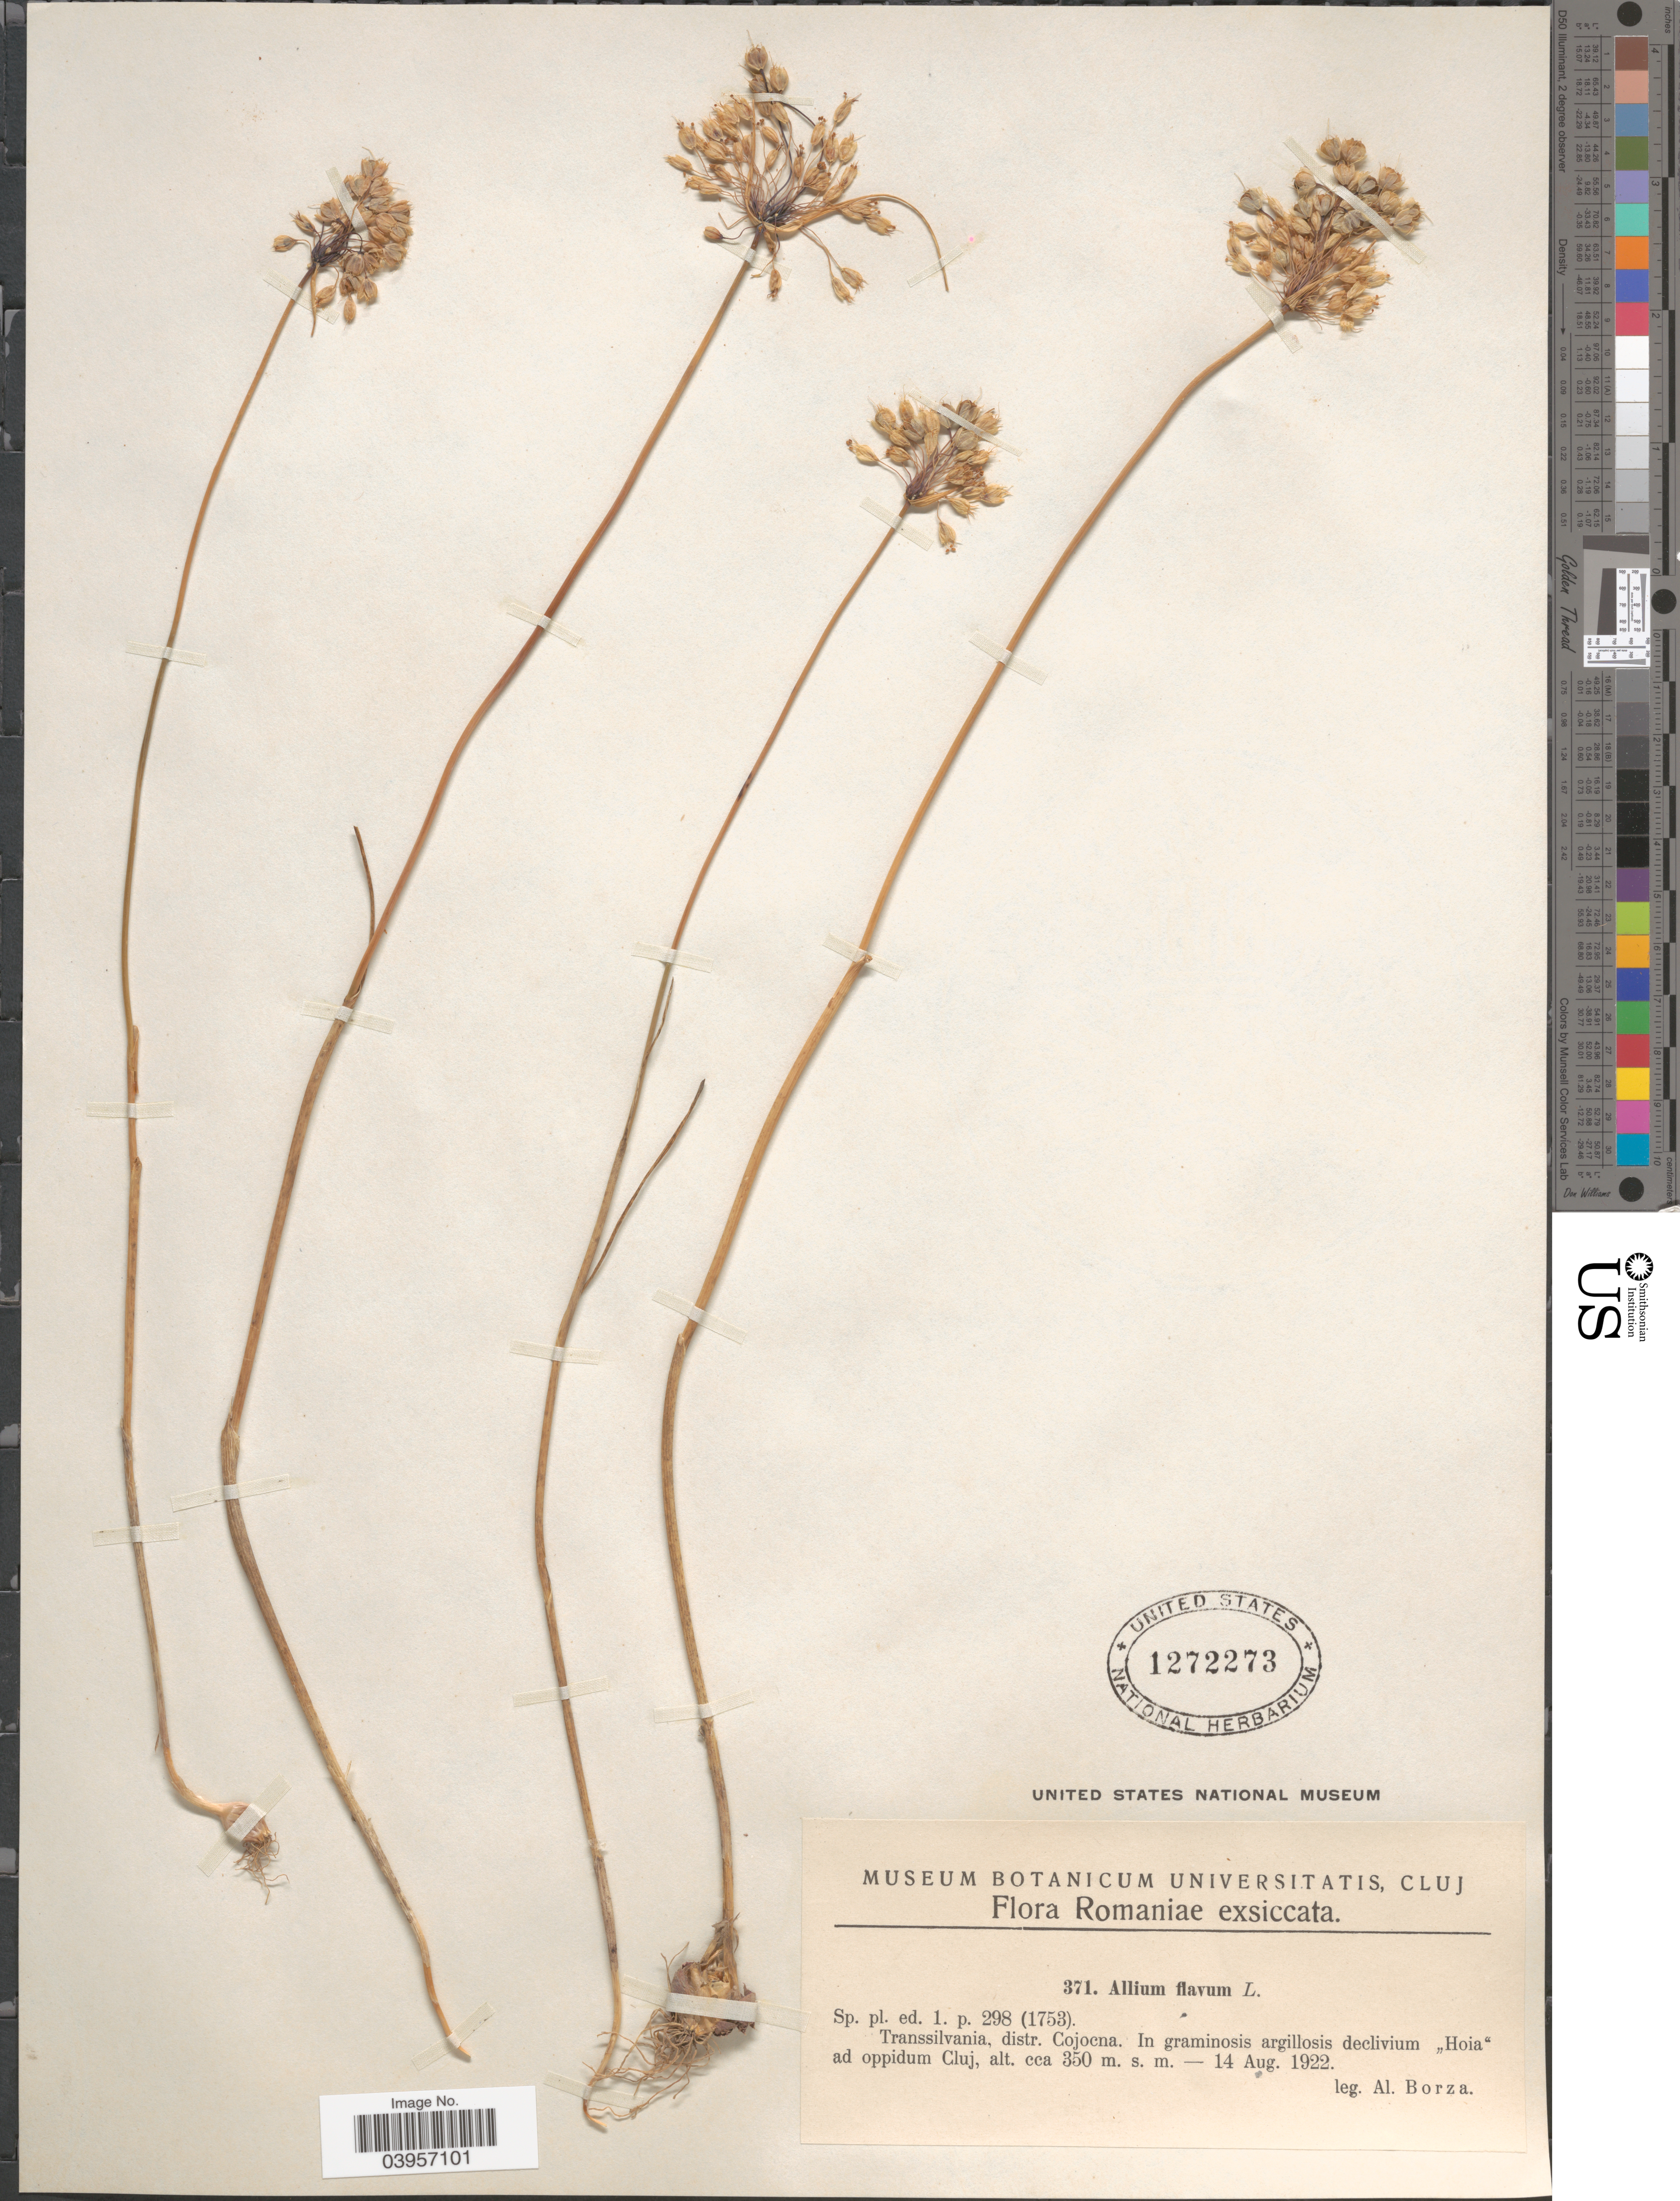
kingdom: Plantae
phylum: Tracheophyta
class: Liliopsida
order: Asparagales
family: Amaryllidaceae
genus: Allium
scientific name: Allium flavum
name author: L.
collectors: A. Borza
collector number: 371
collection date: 1922-08-14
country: Romania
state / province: Cluj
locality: Romaniae. Transsilvania, distr. Cojocna. In graminosis argillosis declivium "Hoia" ad oppidum Cluj.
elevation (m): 350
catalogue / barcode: US 1272273